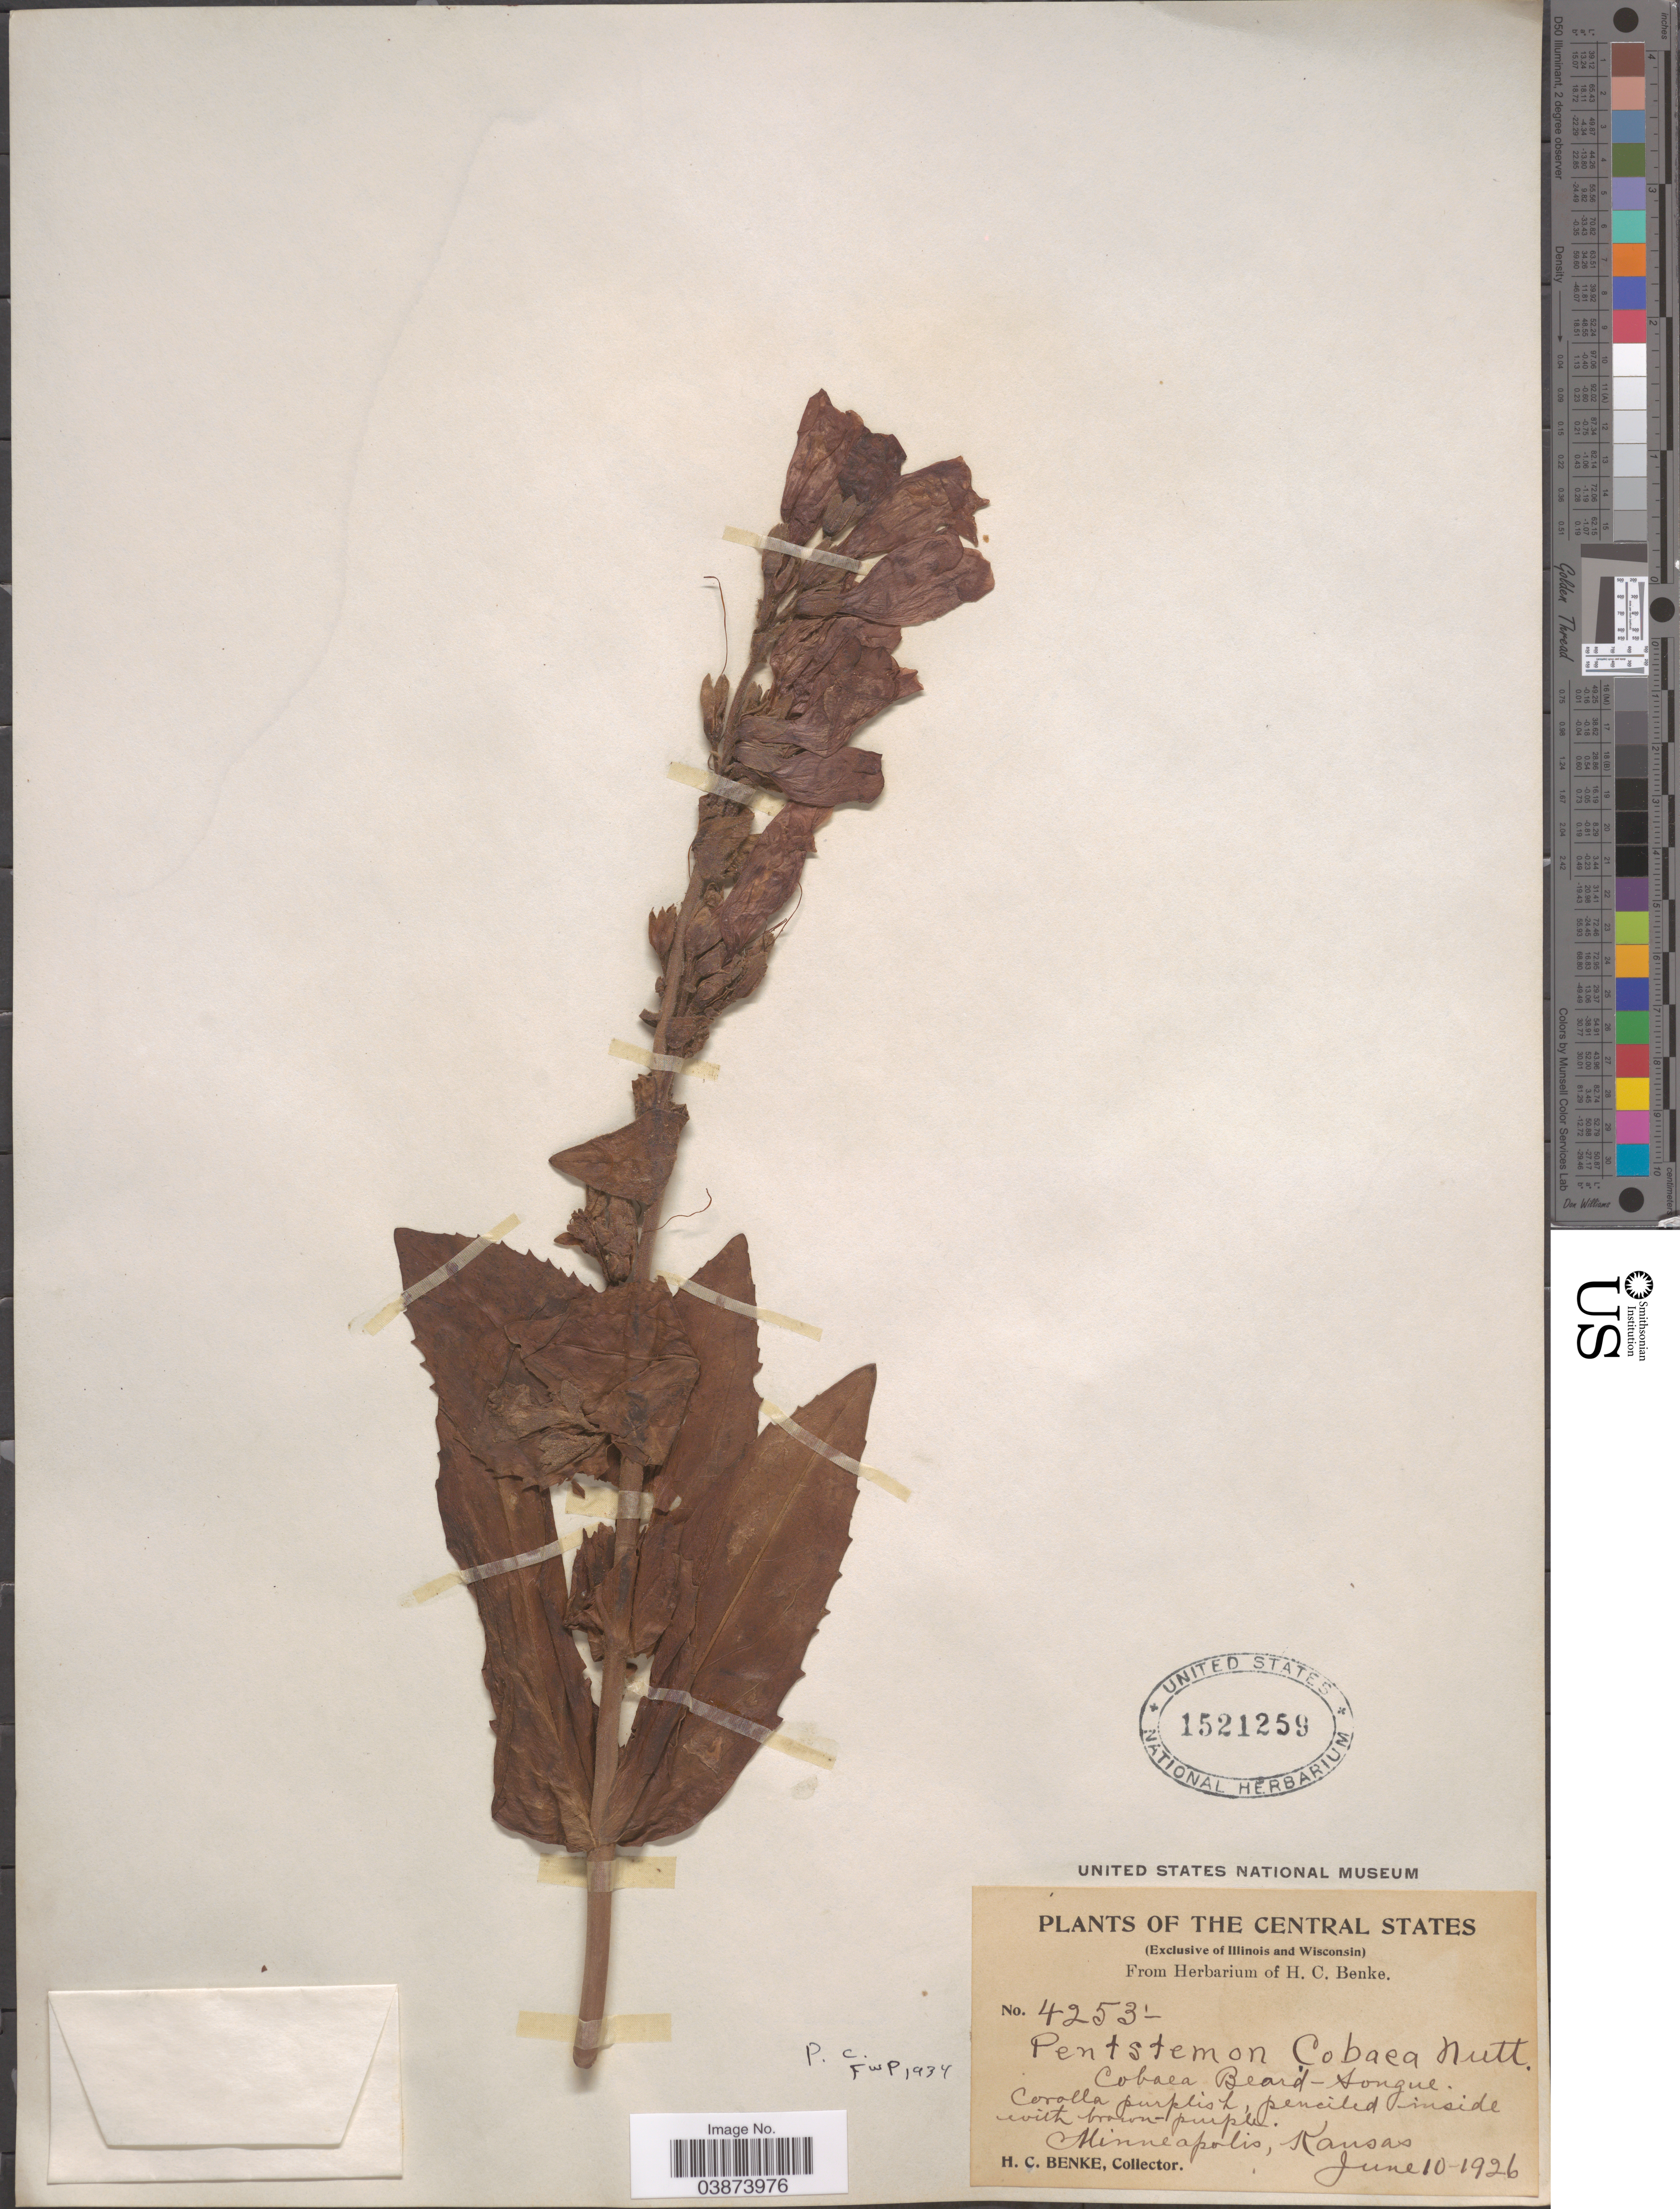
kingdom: Plantae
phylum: Tracheophyta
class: Magnoliopsida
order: Lamiales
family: Plantaginaceae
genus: Penstemon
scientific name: Penstemon cobaea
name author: (Nutt.)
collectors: H. Benke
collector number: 4253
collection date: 1926-06-10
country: United States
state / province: Kansas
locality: The Central States. Minneapolis.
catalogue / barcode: US 1521259